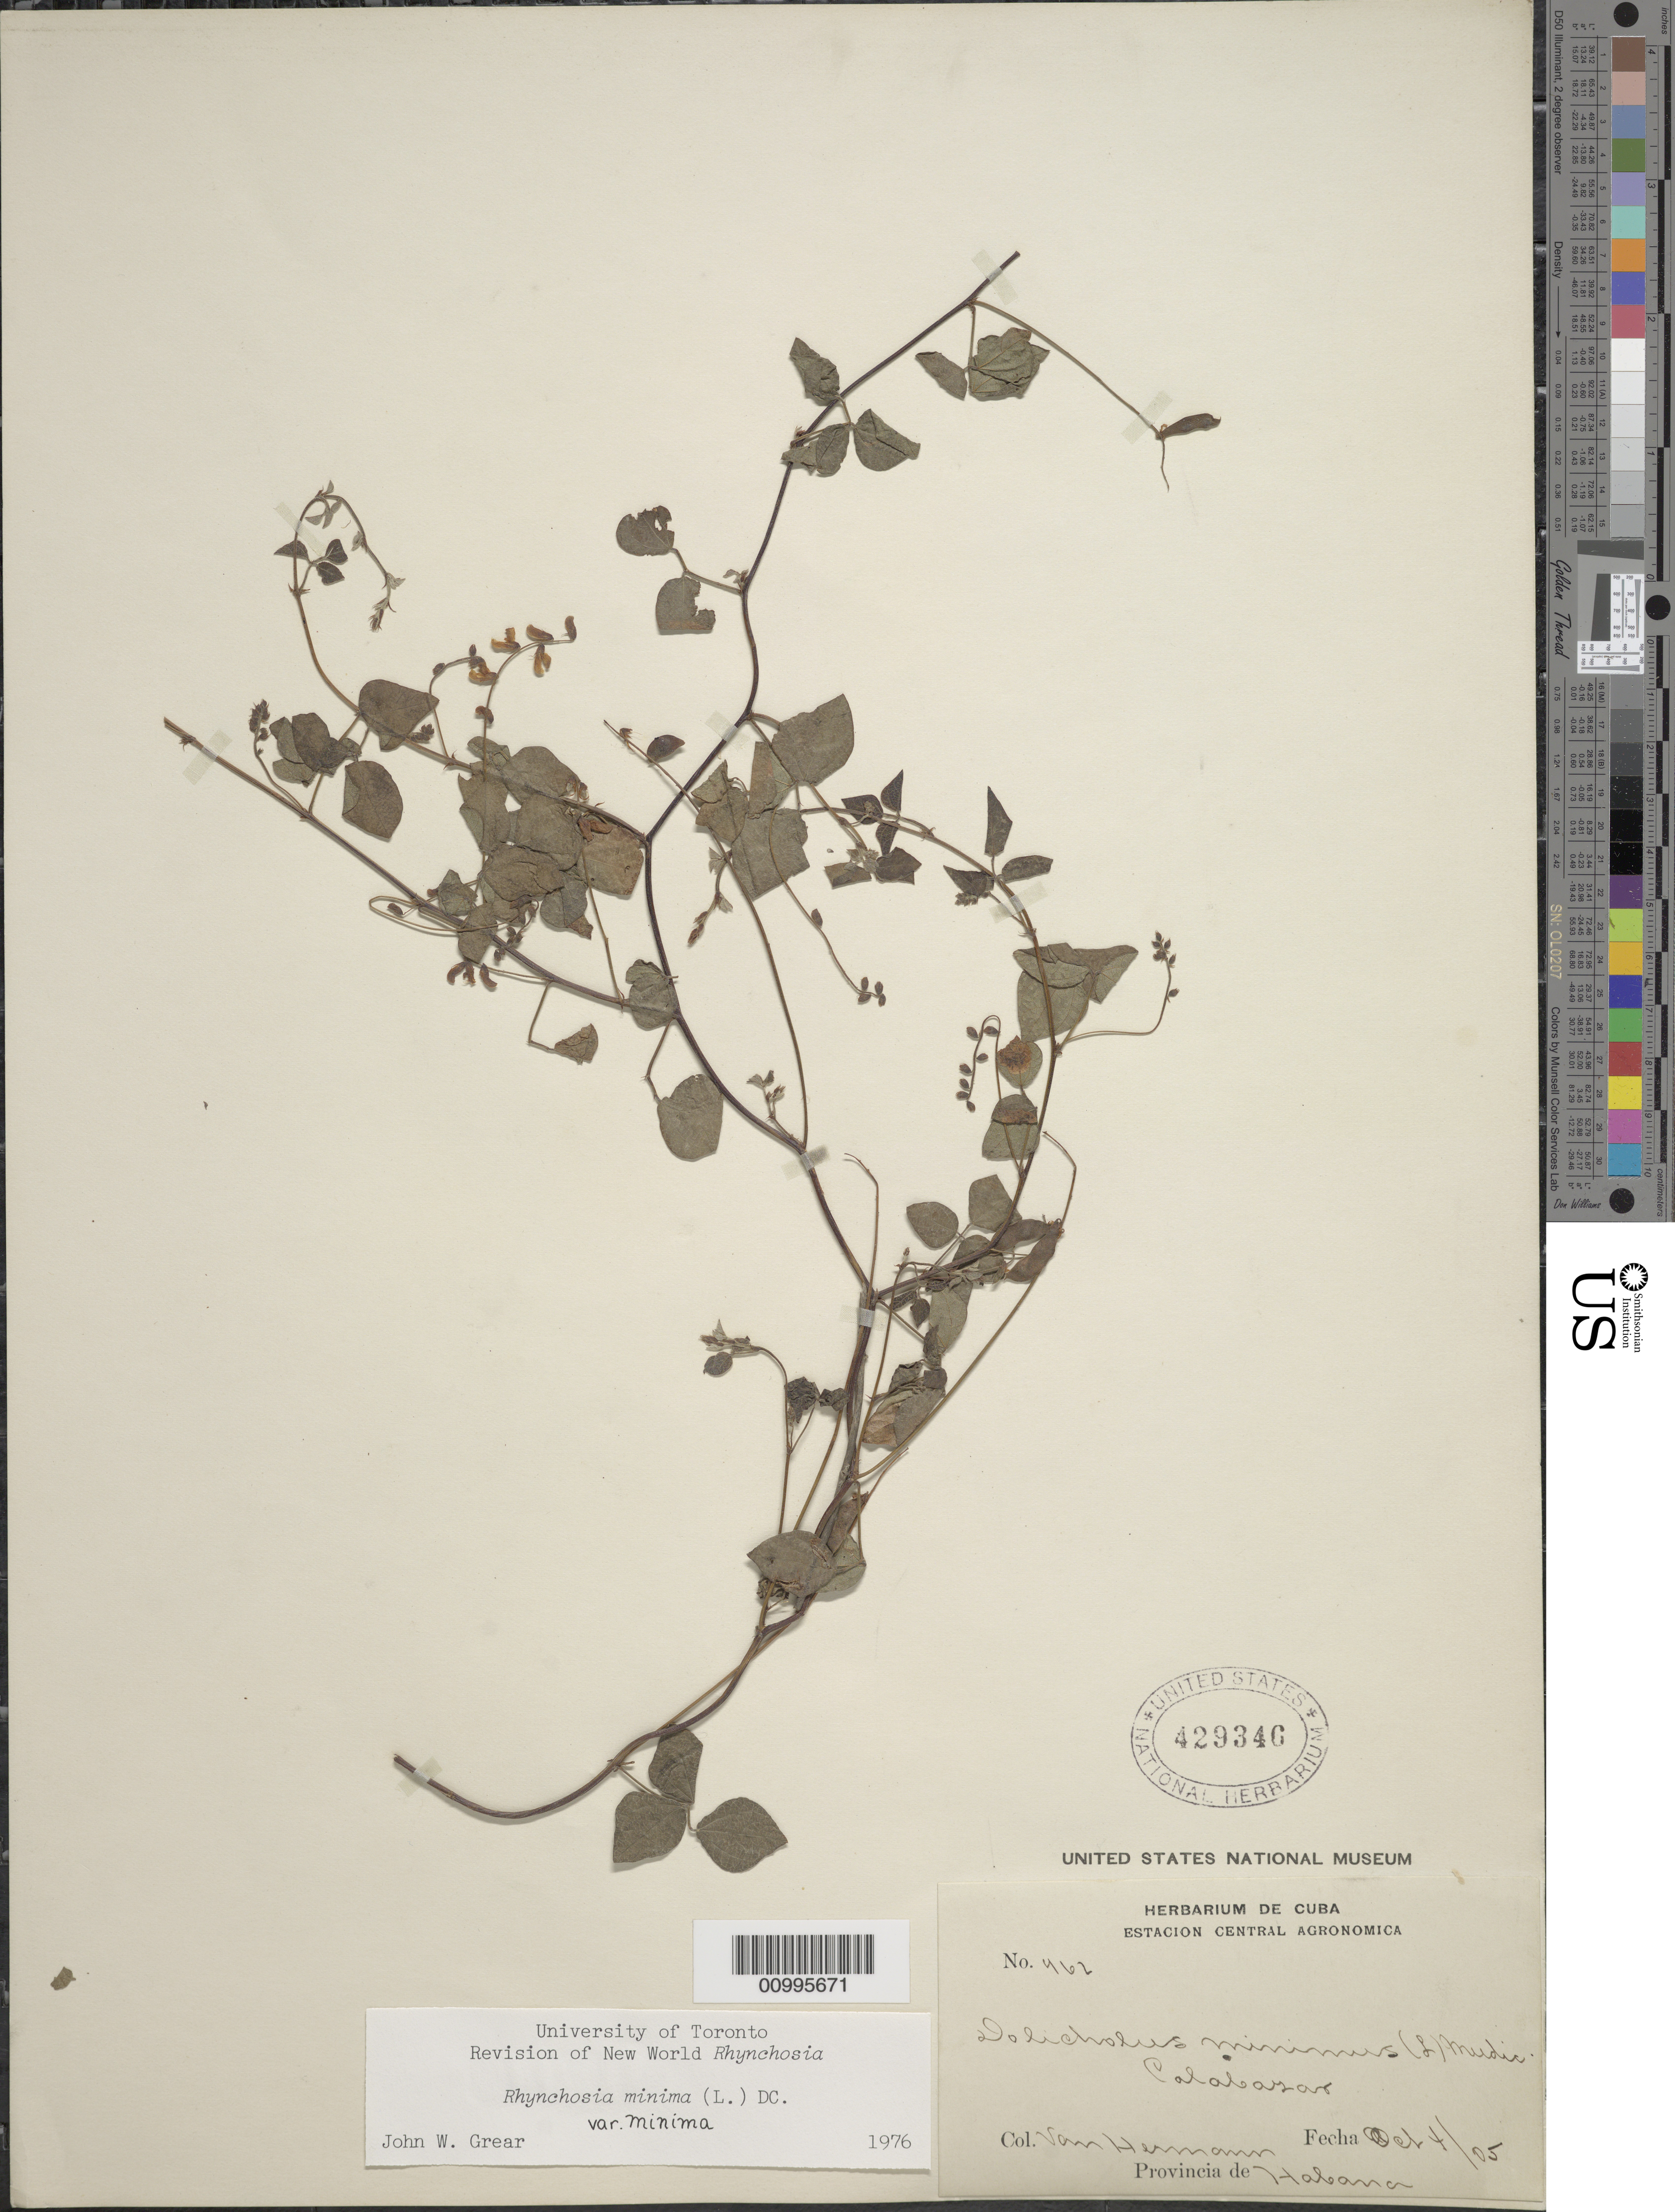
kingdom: Plantae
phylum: Tracheophyta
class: Magnoliopsida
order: Fabales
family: Fabaceae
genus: Rhynchosia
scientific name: Rhynchosia minima var. minima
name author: (L.) DC.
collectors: V. Hermann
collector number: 462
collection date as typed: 04 Oct 1905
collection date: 1905-10-04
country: Cuba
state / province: La Habana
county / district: Municipio de Boyeros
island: Cuba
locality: Calabazar [Province of Havana]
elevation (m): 60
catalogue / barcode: US 429346